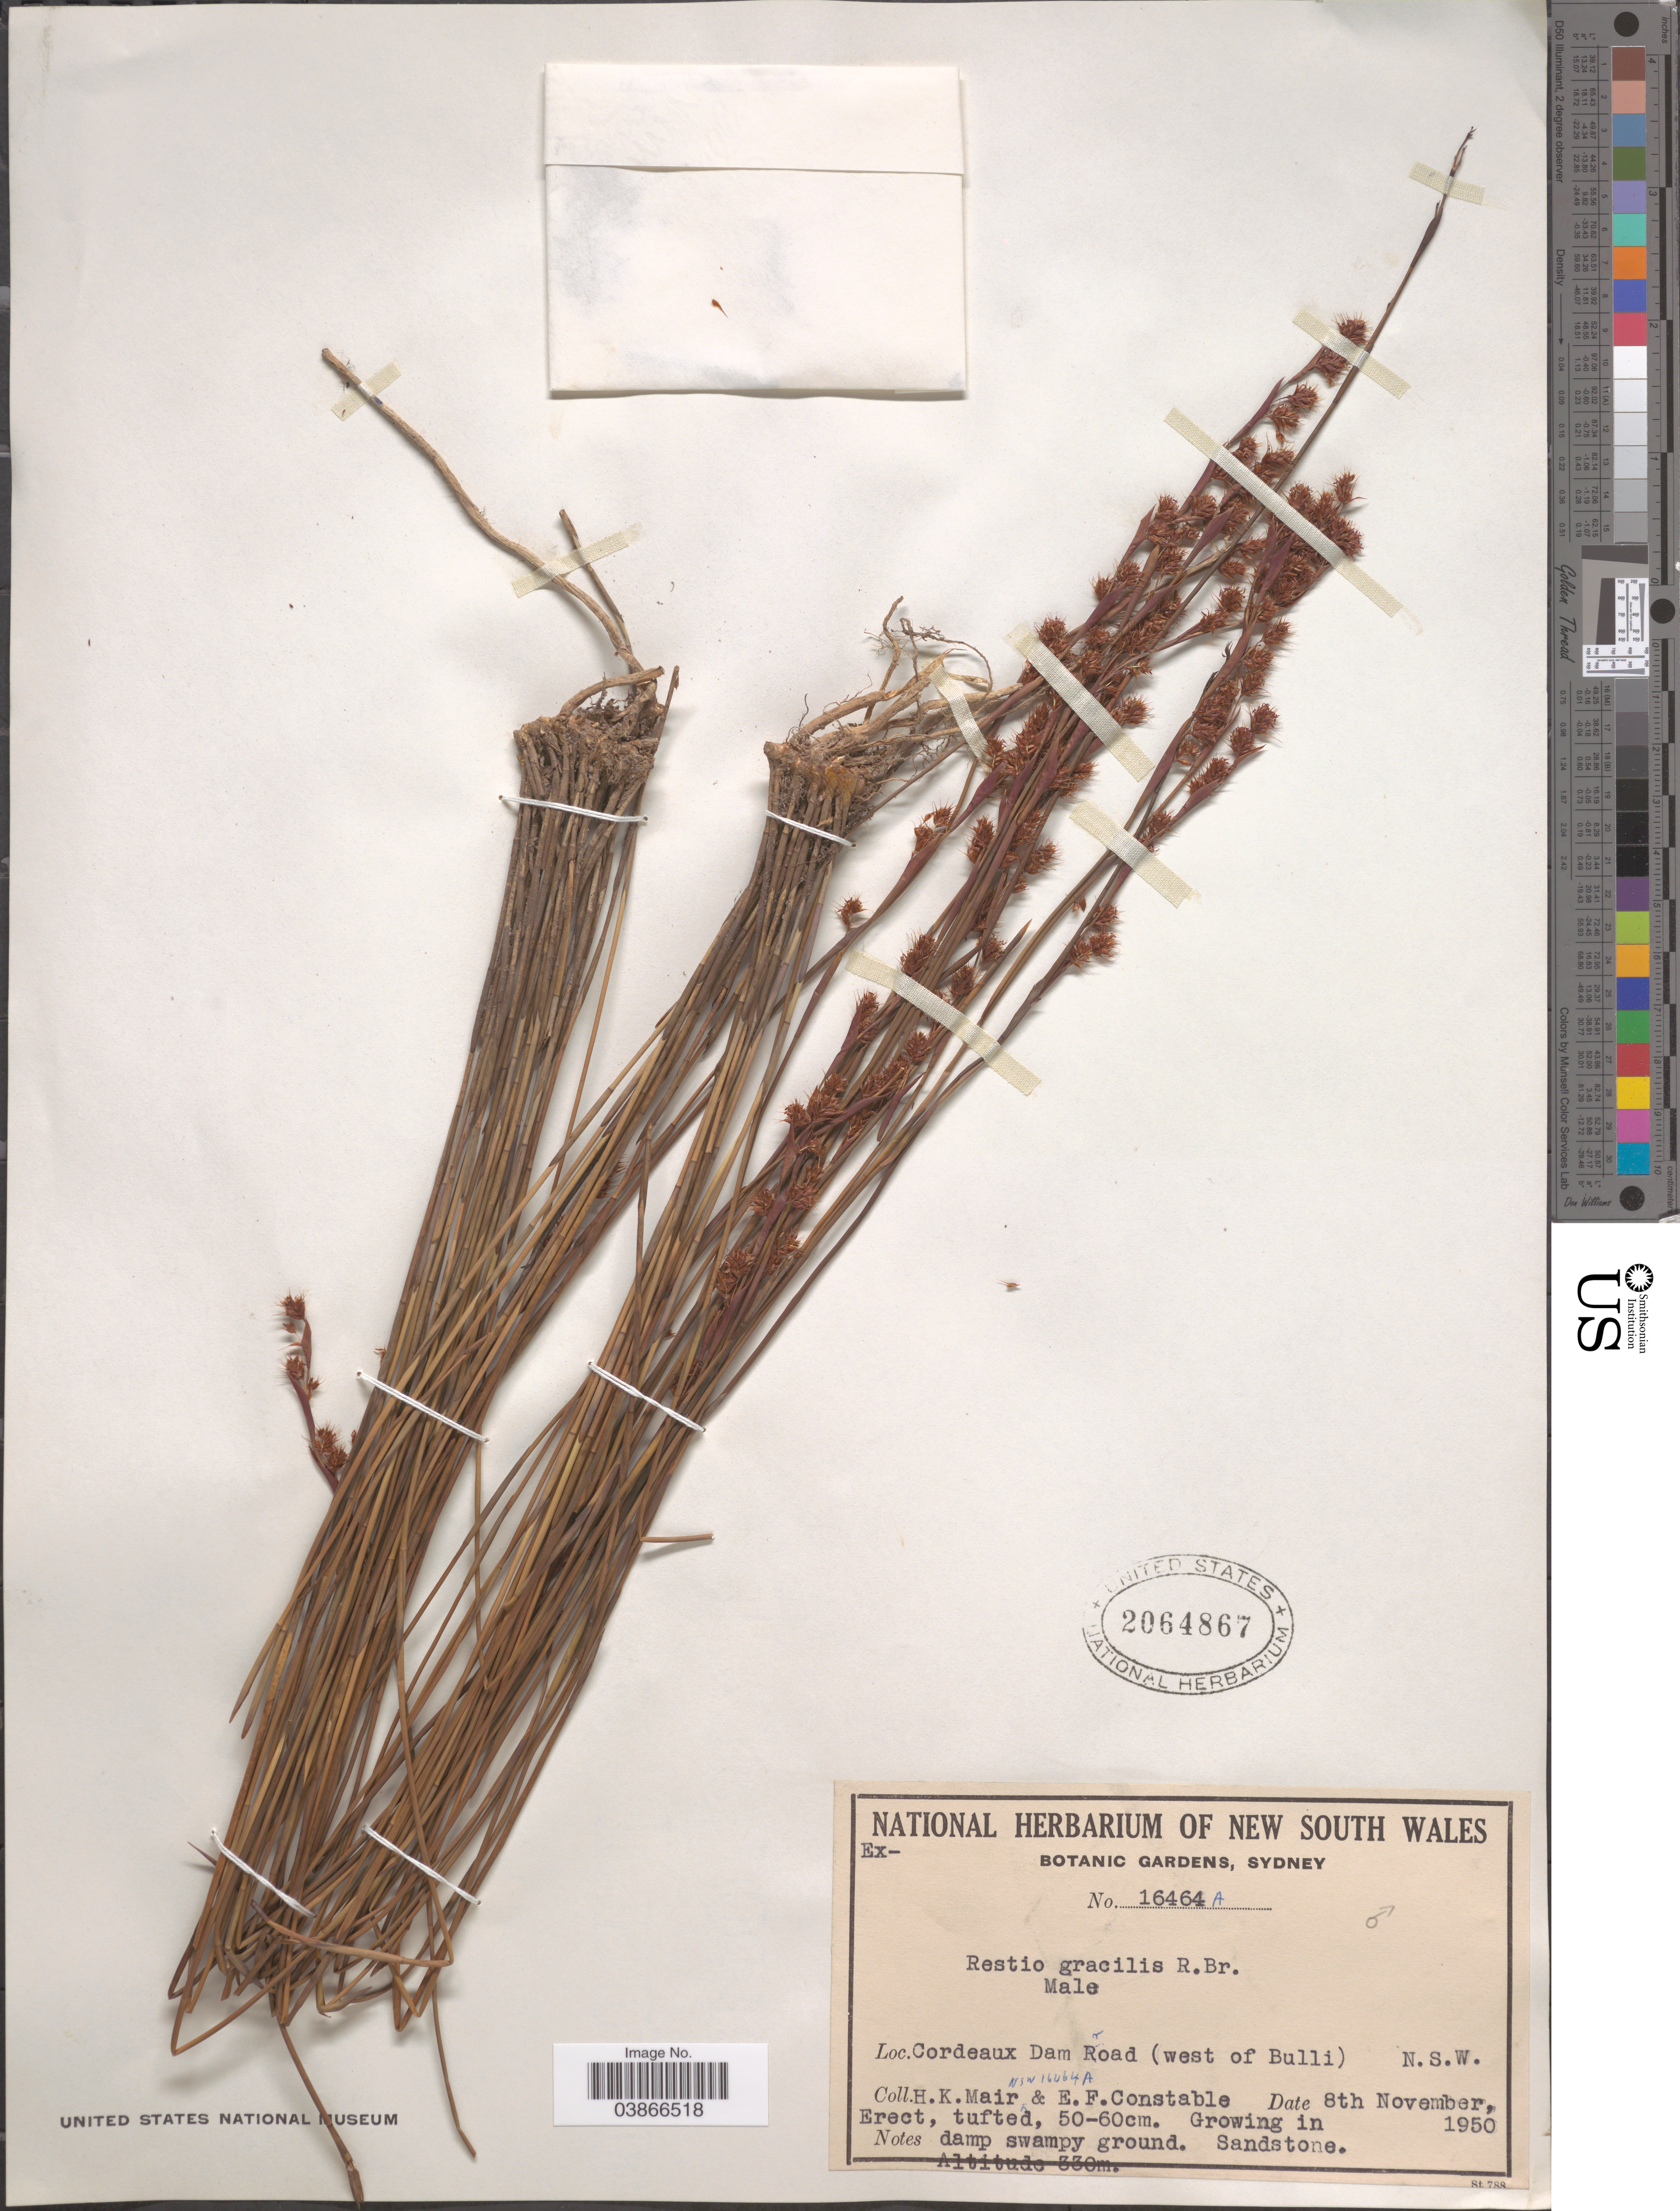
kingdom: Plantae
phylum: Tracheophyta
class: Liliopsida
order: Poales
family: Restionaceae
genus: Baloskion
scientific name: Baloskion gracile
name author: (R. Br.) B.G. Briggs & L.A.S. Johnson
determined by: Strong, Mark T., (BOT), Smithsonian Institution - National Museum of Natural History (UNITED STATES)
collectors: H. Mair & E. F. Constable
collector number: NSW 16464A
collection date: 1950-11-08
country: Australia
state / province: New South Wales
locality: Cordeaux Dam Road (west of Bulli).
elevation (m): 330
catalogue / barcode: US 2064867